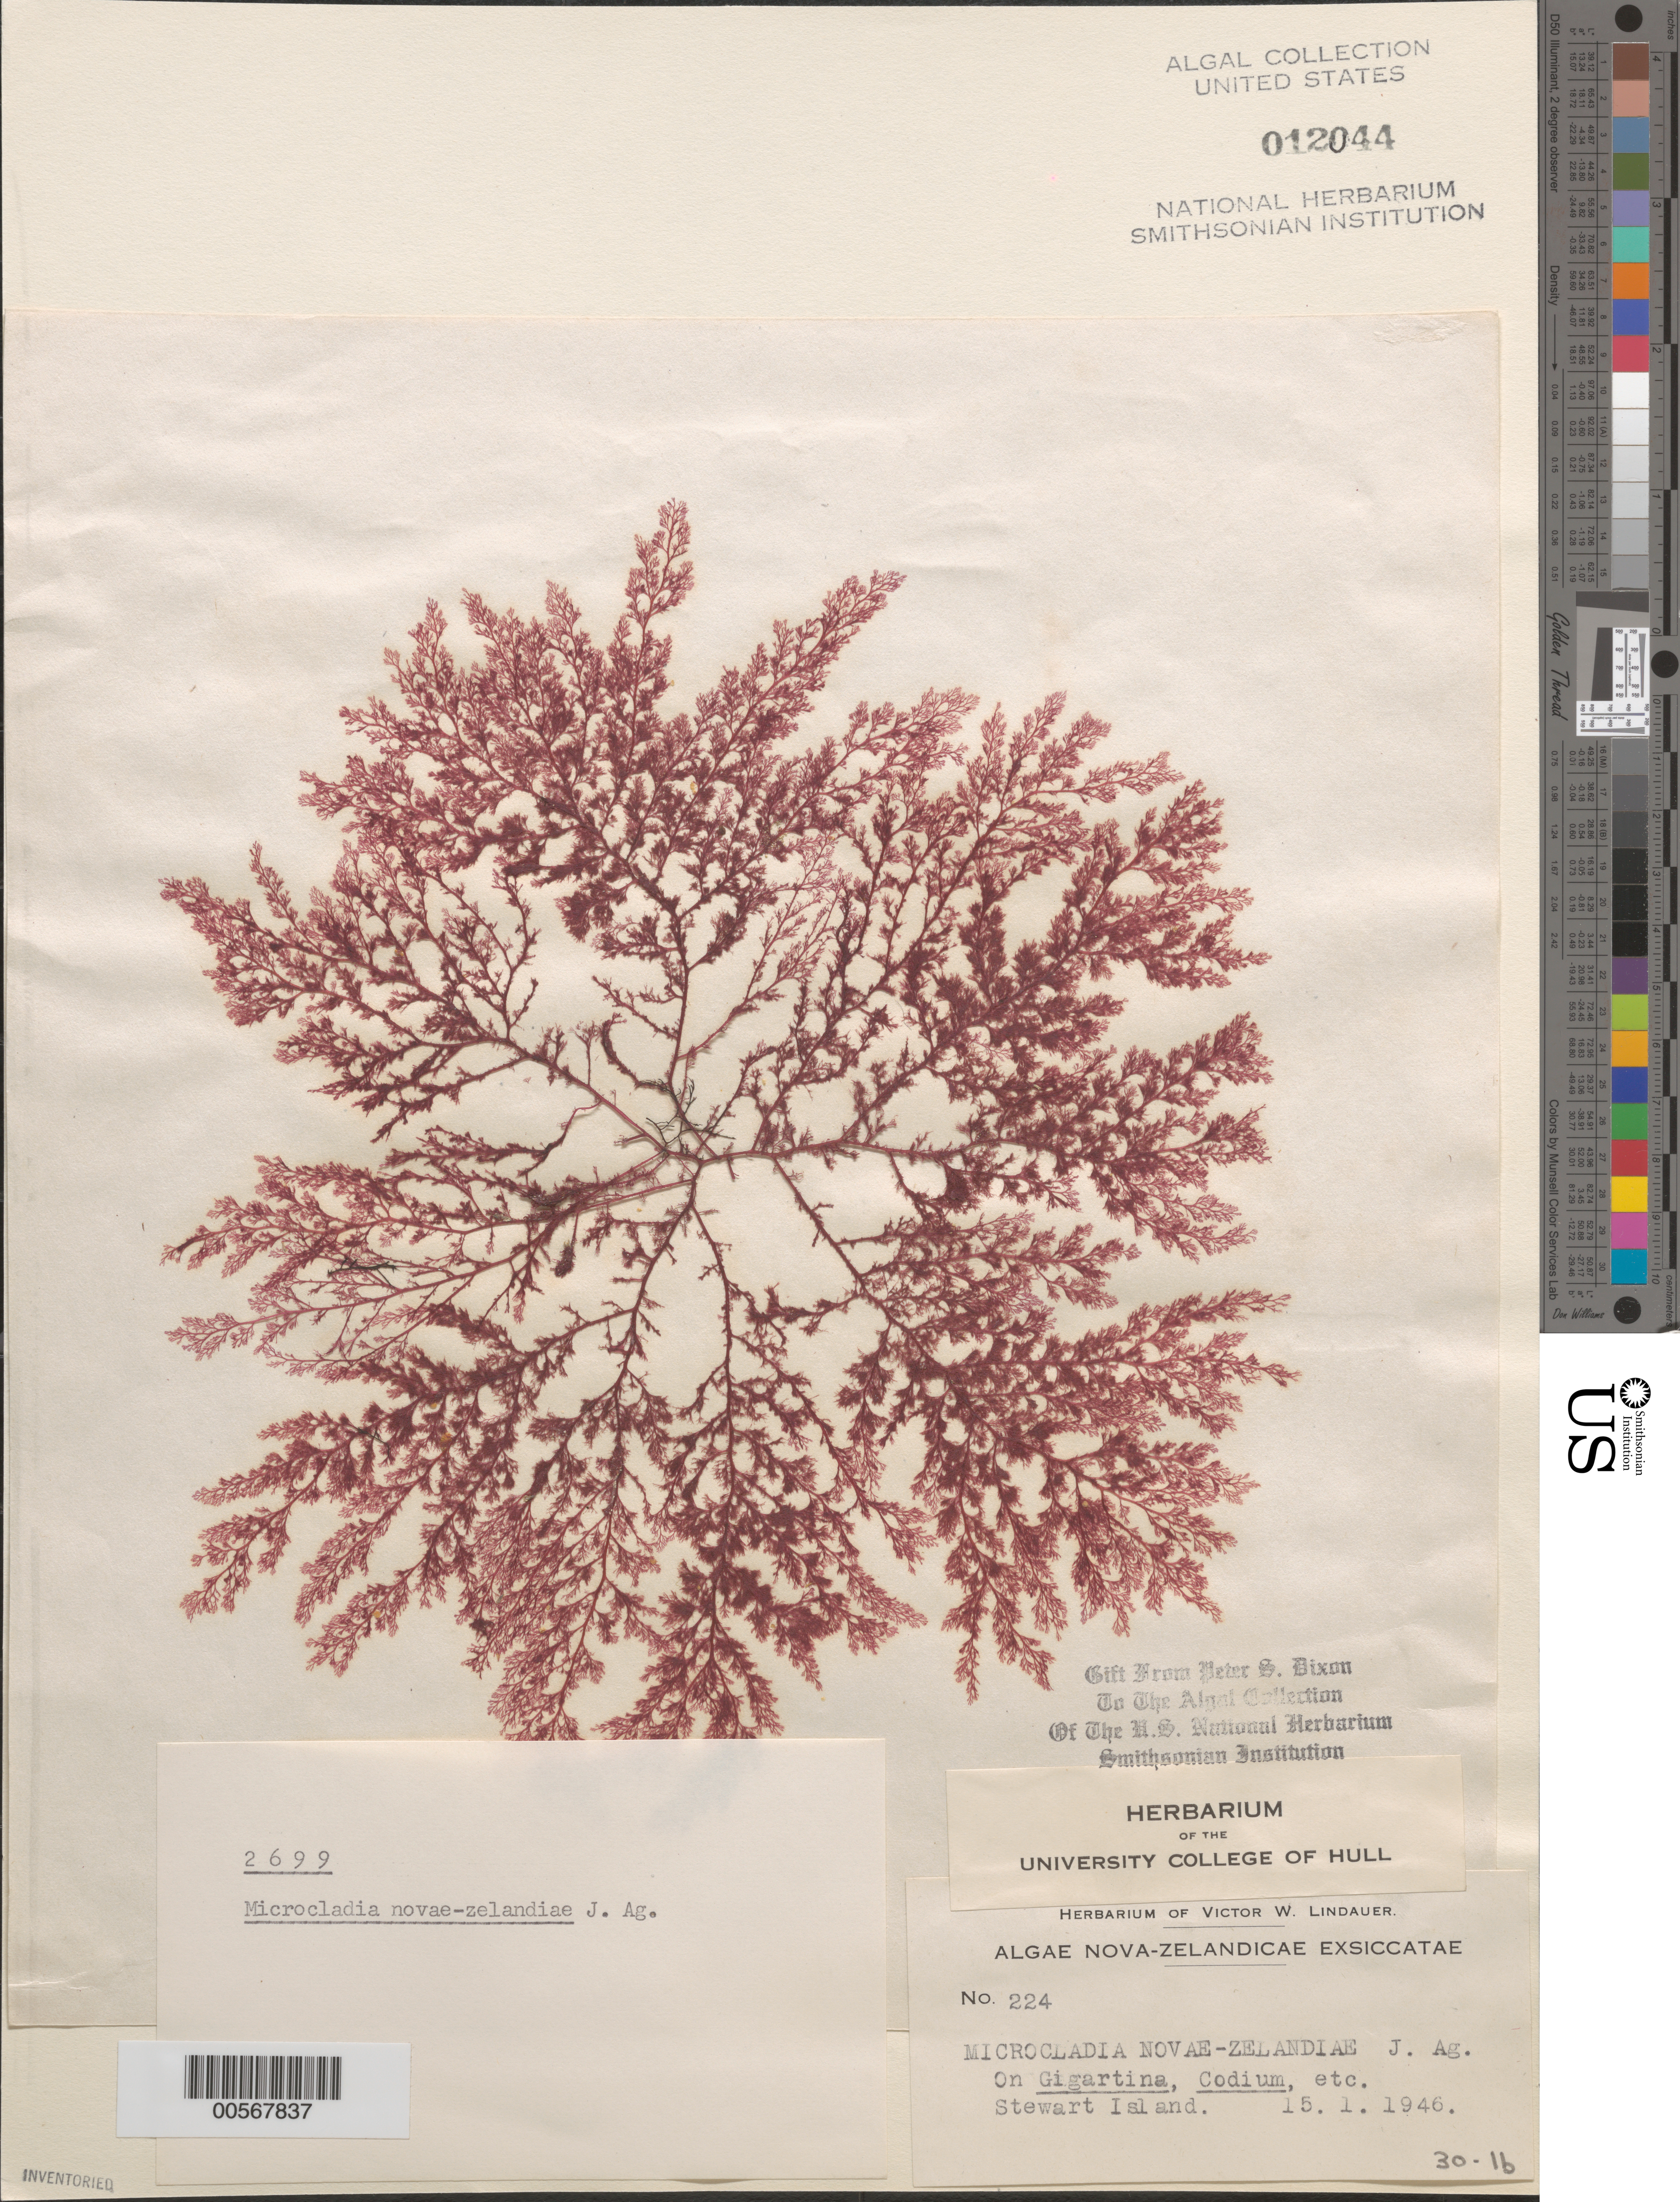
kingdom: Plantae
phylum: Rhodophyta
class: Florideophyceae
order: Ceramiales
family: Ceramiaceae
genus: Microcladia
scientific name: Microcladia novae-zelandiae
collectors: V. Lindauer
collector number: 224 & PSD 2699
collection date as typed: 15 Jan 1946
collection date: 1946-01-15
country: New Zealand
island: Stewart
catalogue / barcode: US 12044